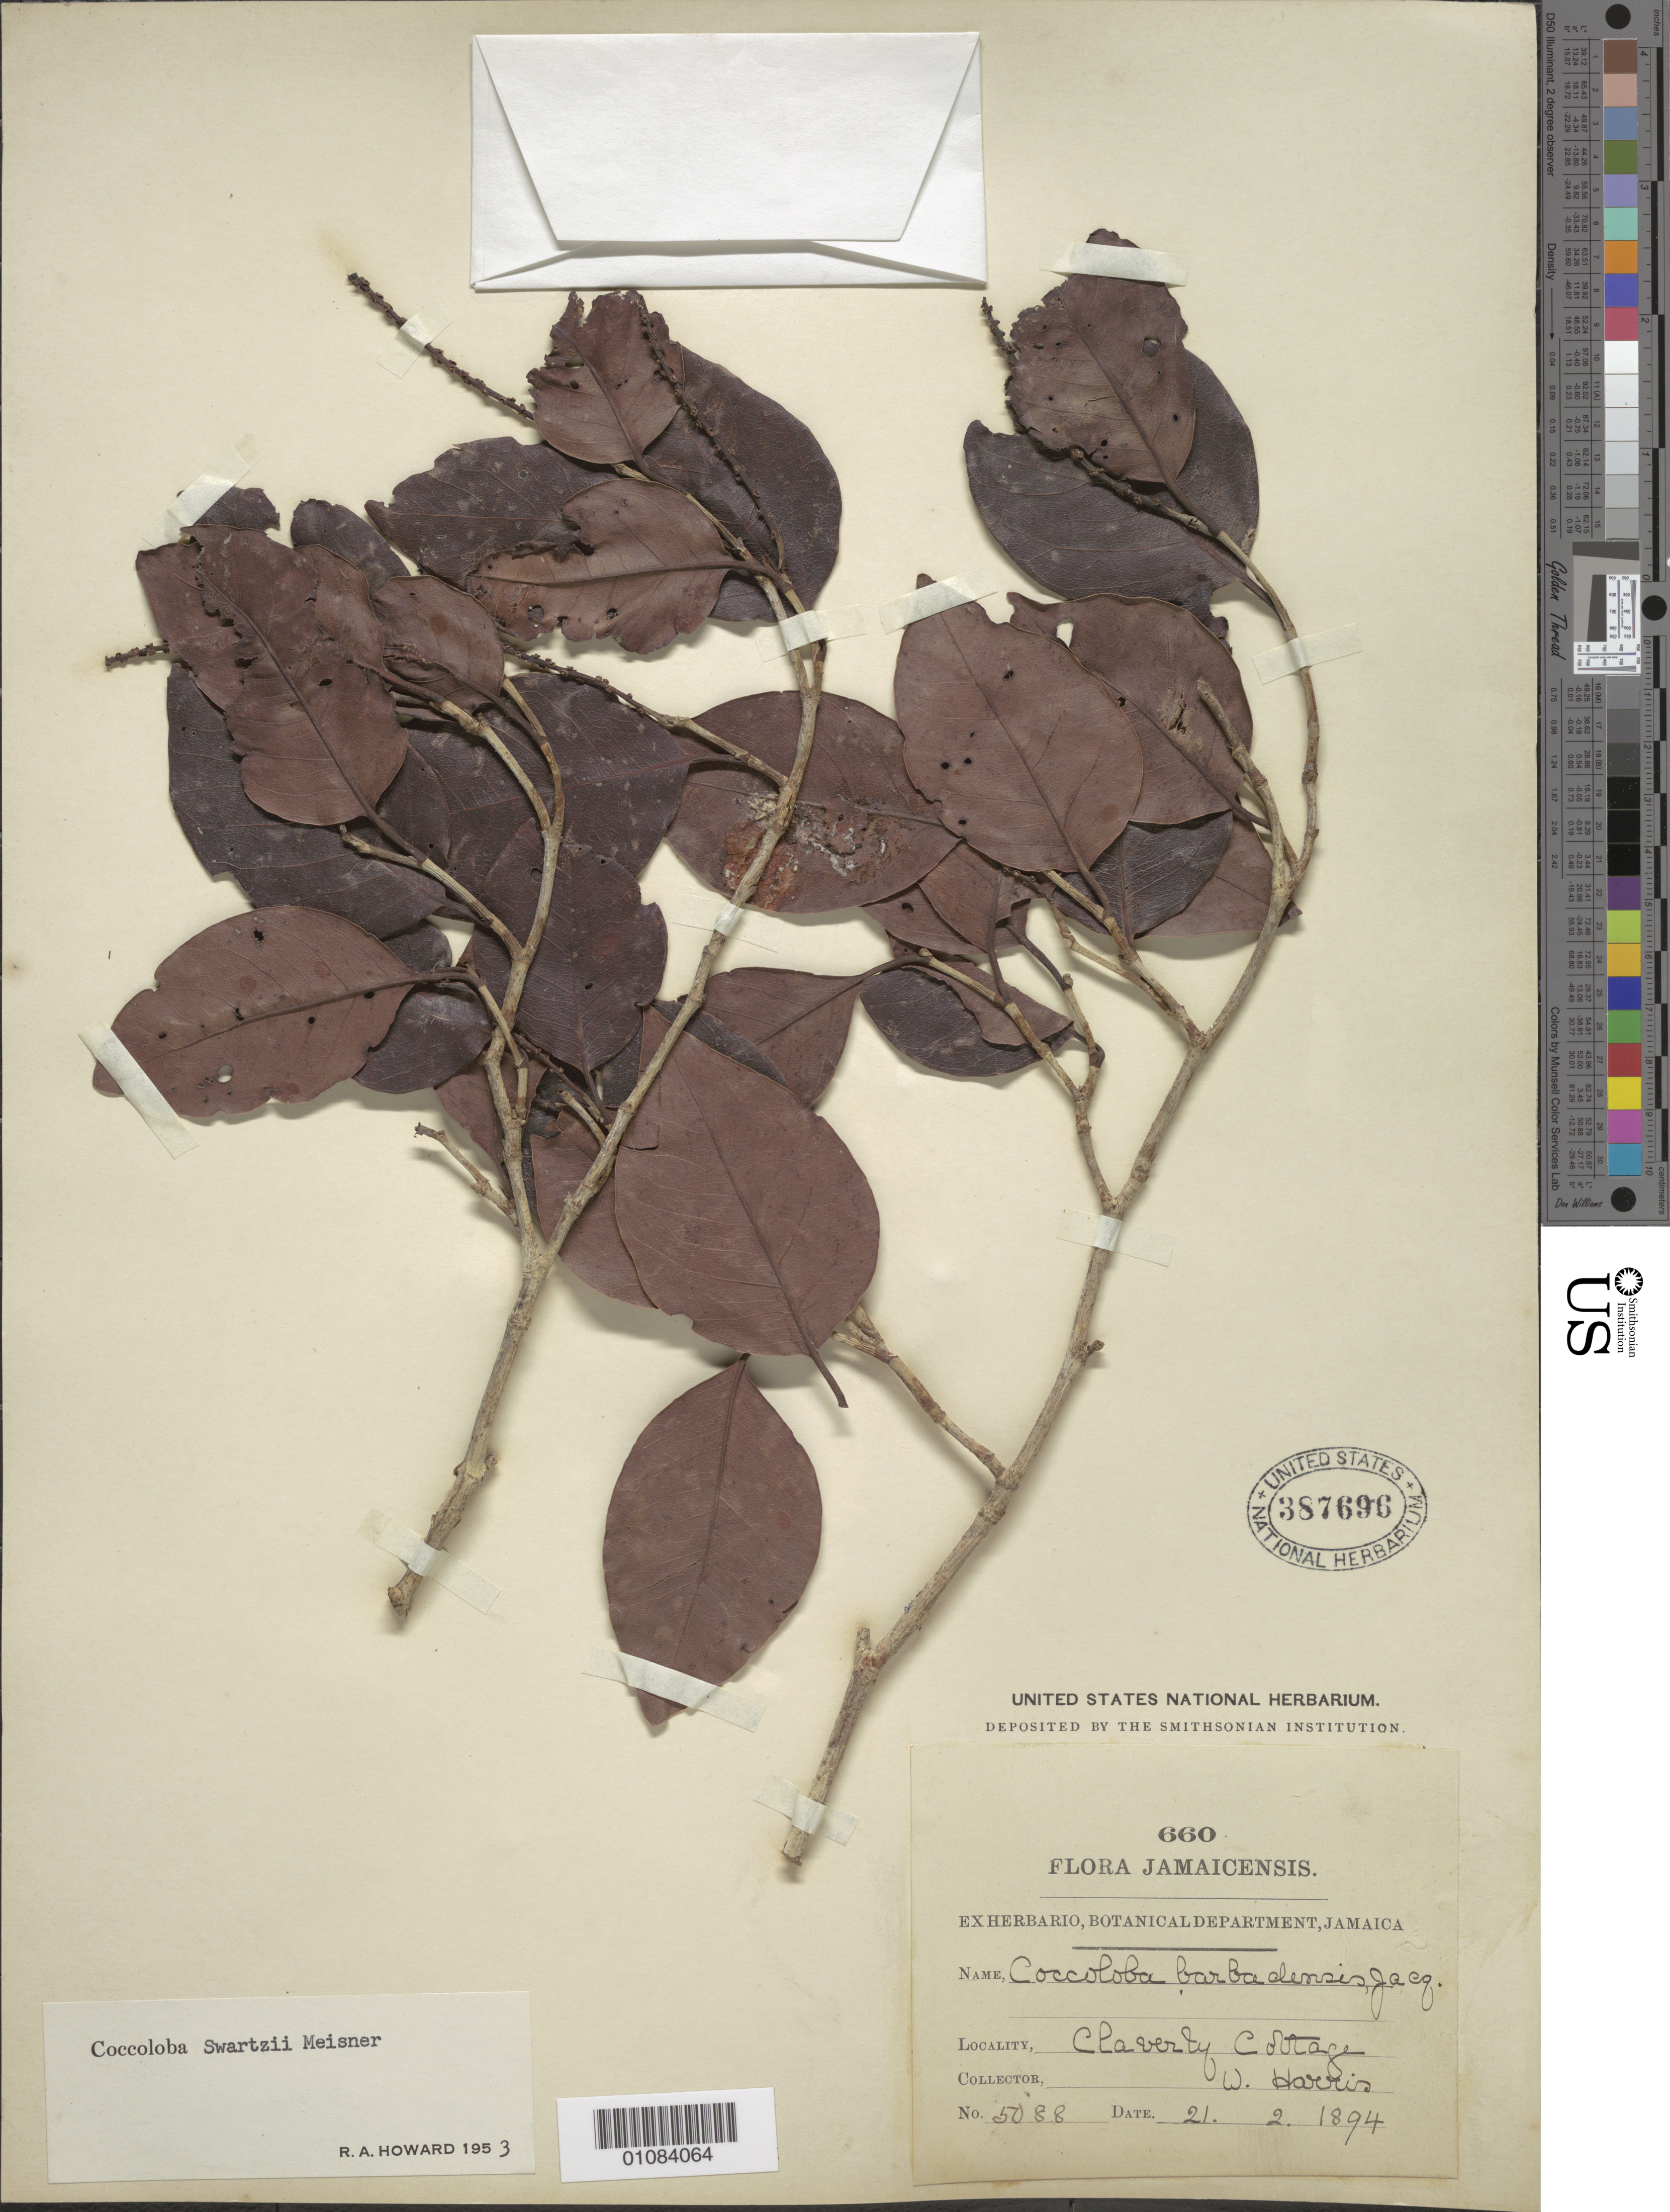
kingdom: Plantae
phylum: Tracheophyta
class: Magnoliopsida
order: Caryophyllales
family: Polygonaceae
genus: Coccoloba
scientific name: Coccoloba swartzii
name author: Meisn.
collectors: W. Harris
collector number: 5088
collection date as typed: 21 Feb 1894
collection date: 1894-02-21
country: Jamaica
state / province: Portland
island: Jamaica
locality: Claverty Cottage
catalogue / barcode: US 387696